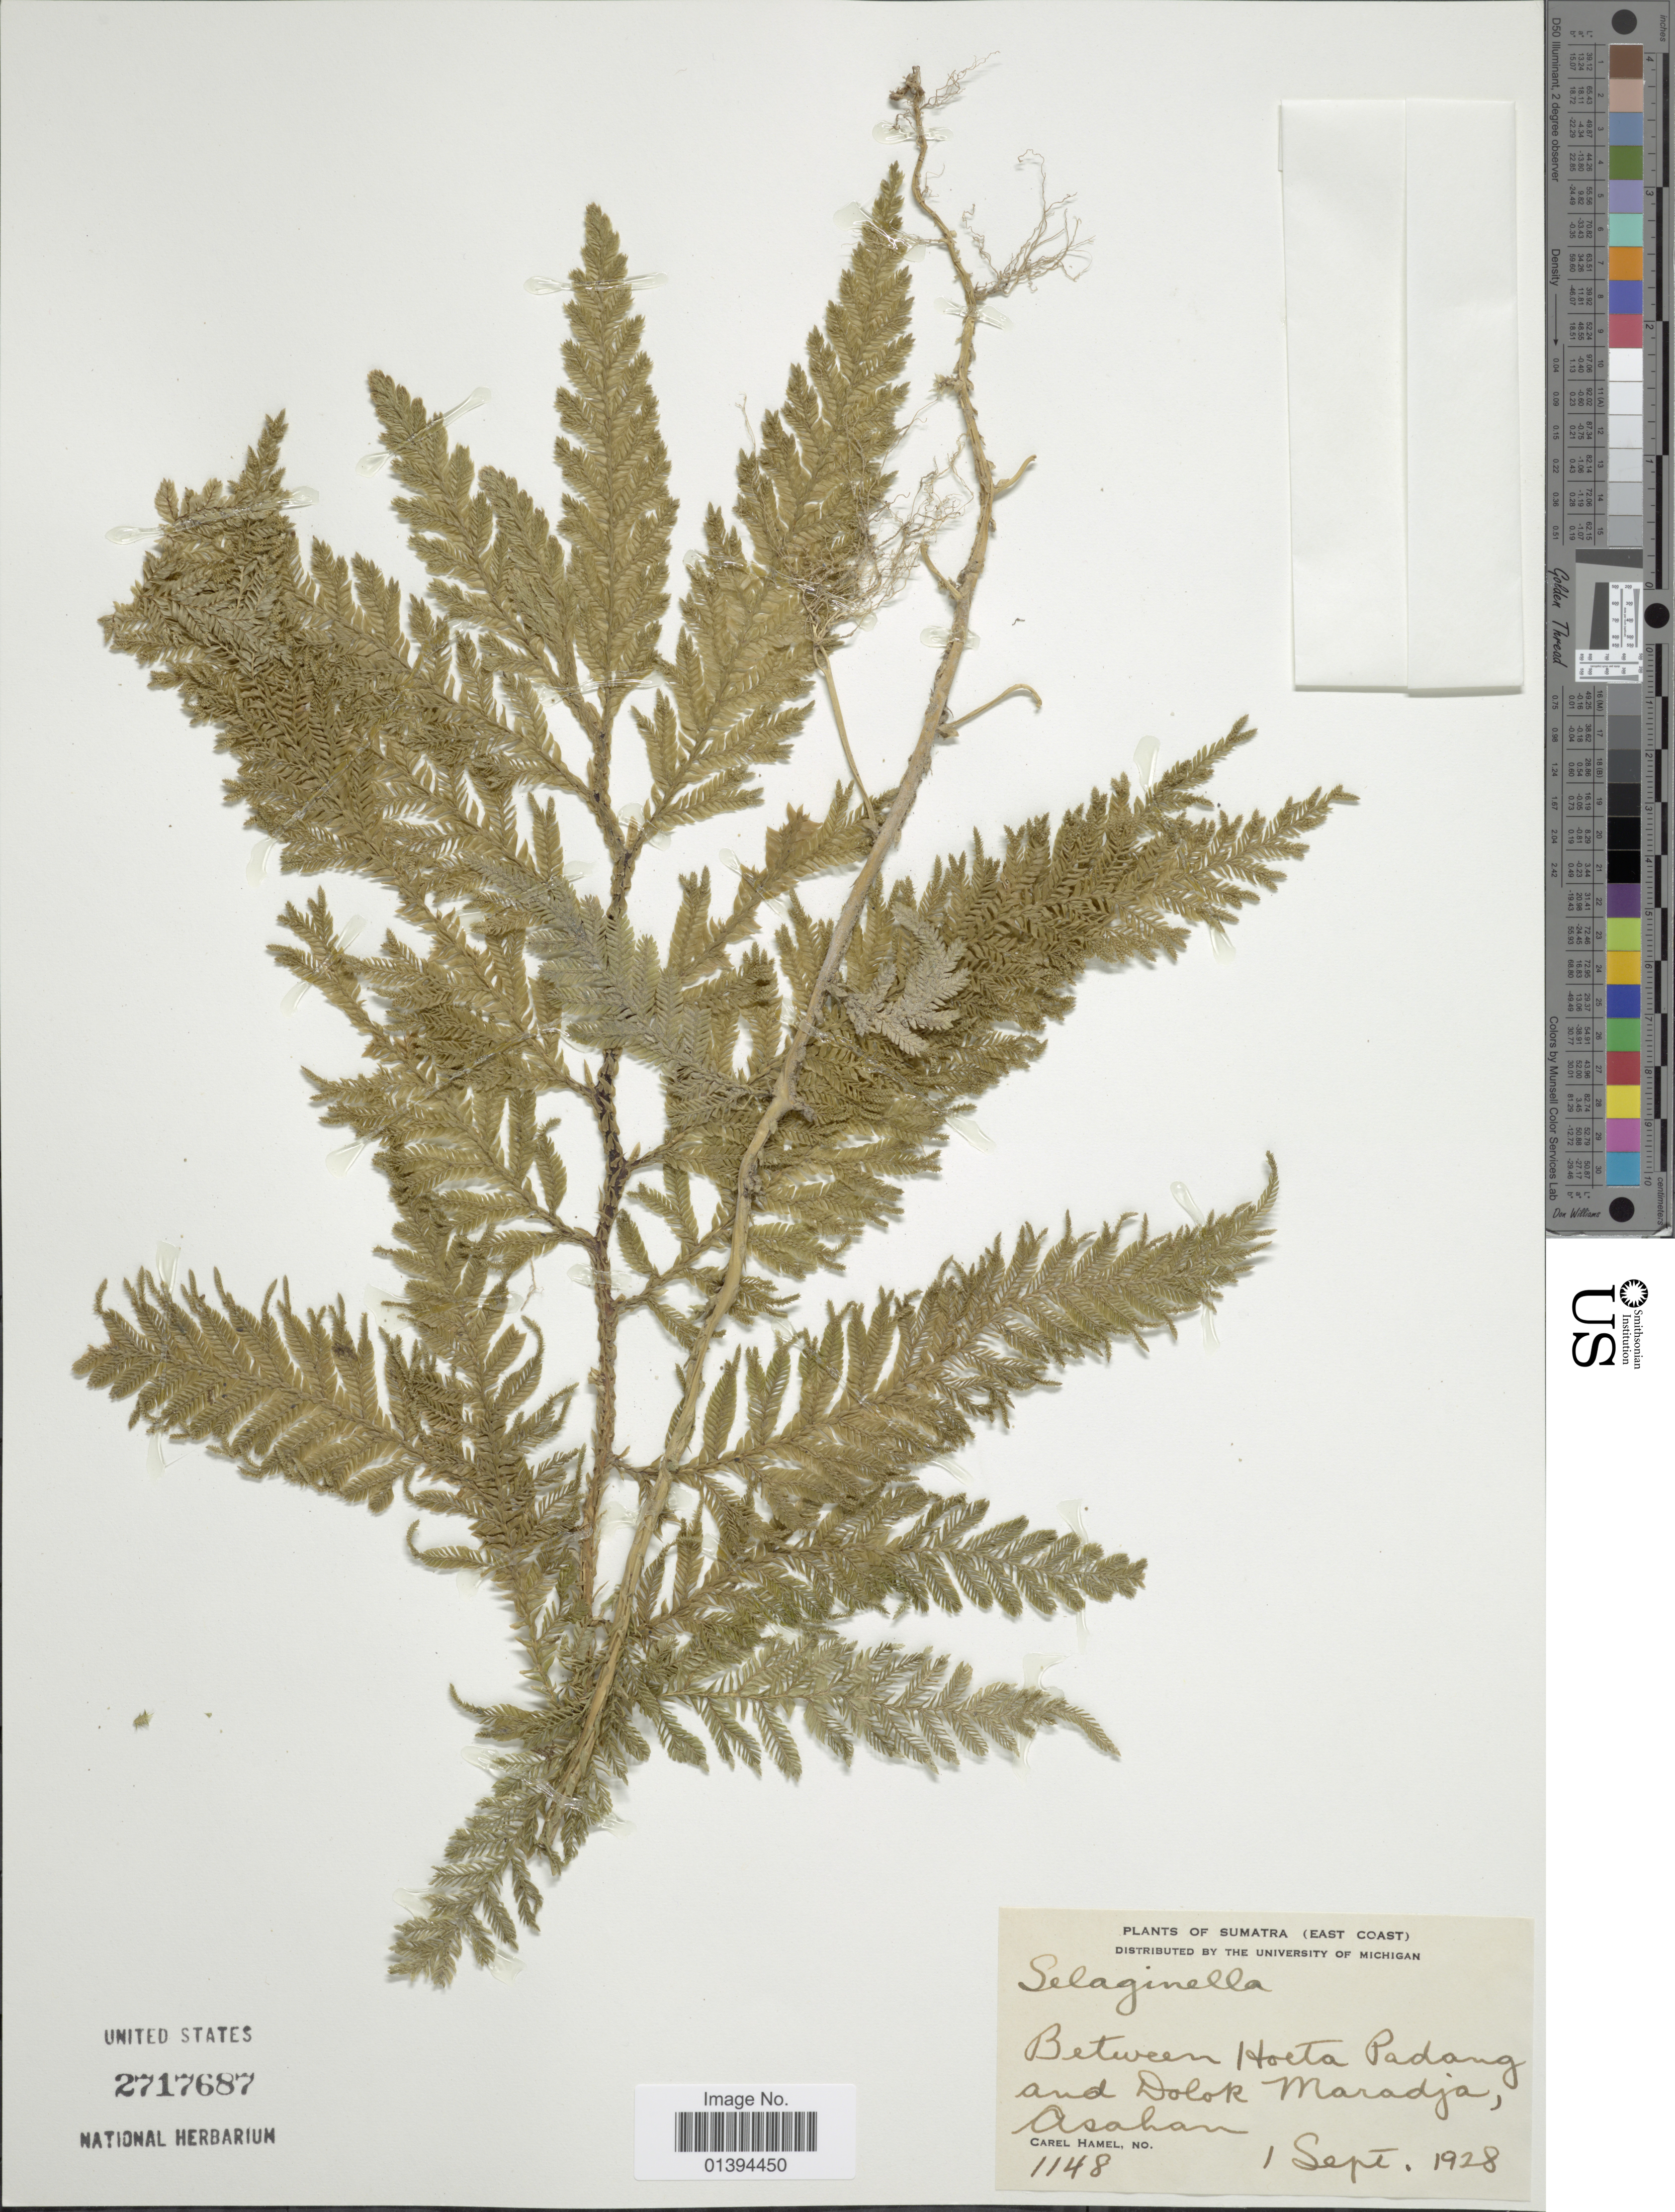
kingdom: Plantae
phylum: Tracheophyta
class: Lycopodiopsida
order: Selaginellales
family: Selaginellaceae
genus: Selaginella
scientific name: Selaginella sp.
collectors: C. Hamel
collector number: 1148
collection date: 1928-09-01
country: Indonesia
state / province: Sumatra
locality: East Coast, between Hoeta Padang and Dolok Maradja, Asahan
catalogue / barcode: US 2717687